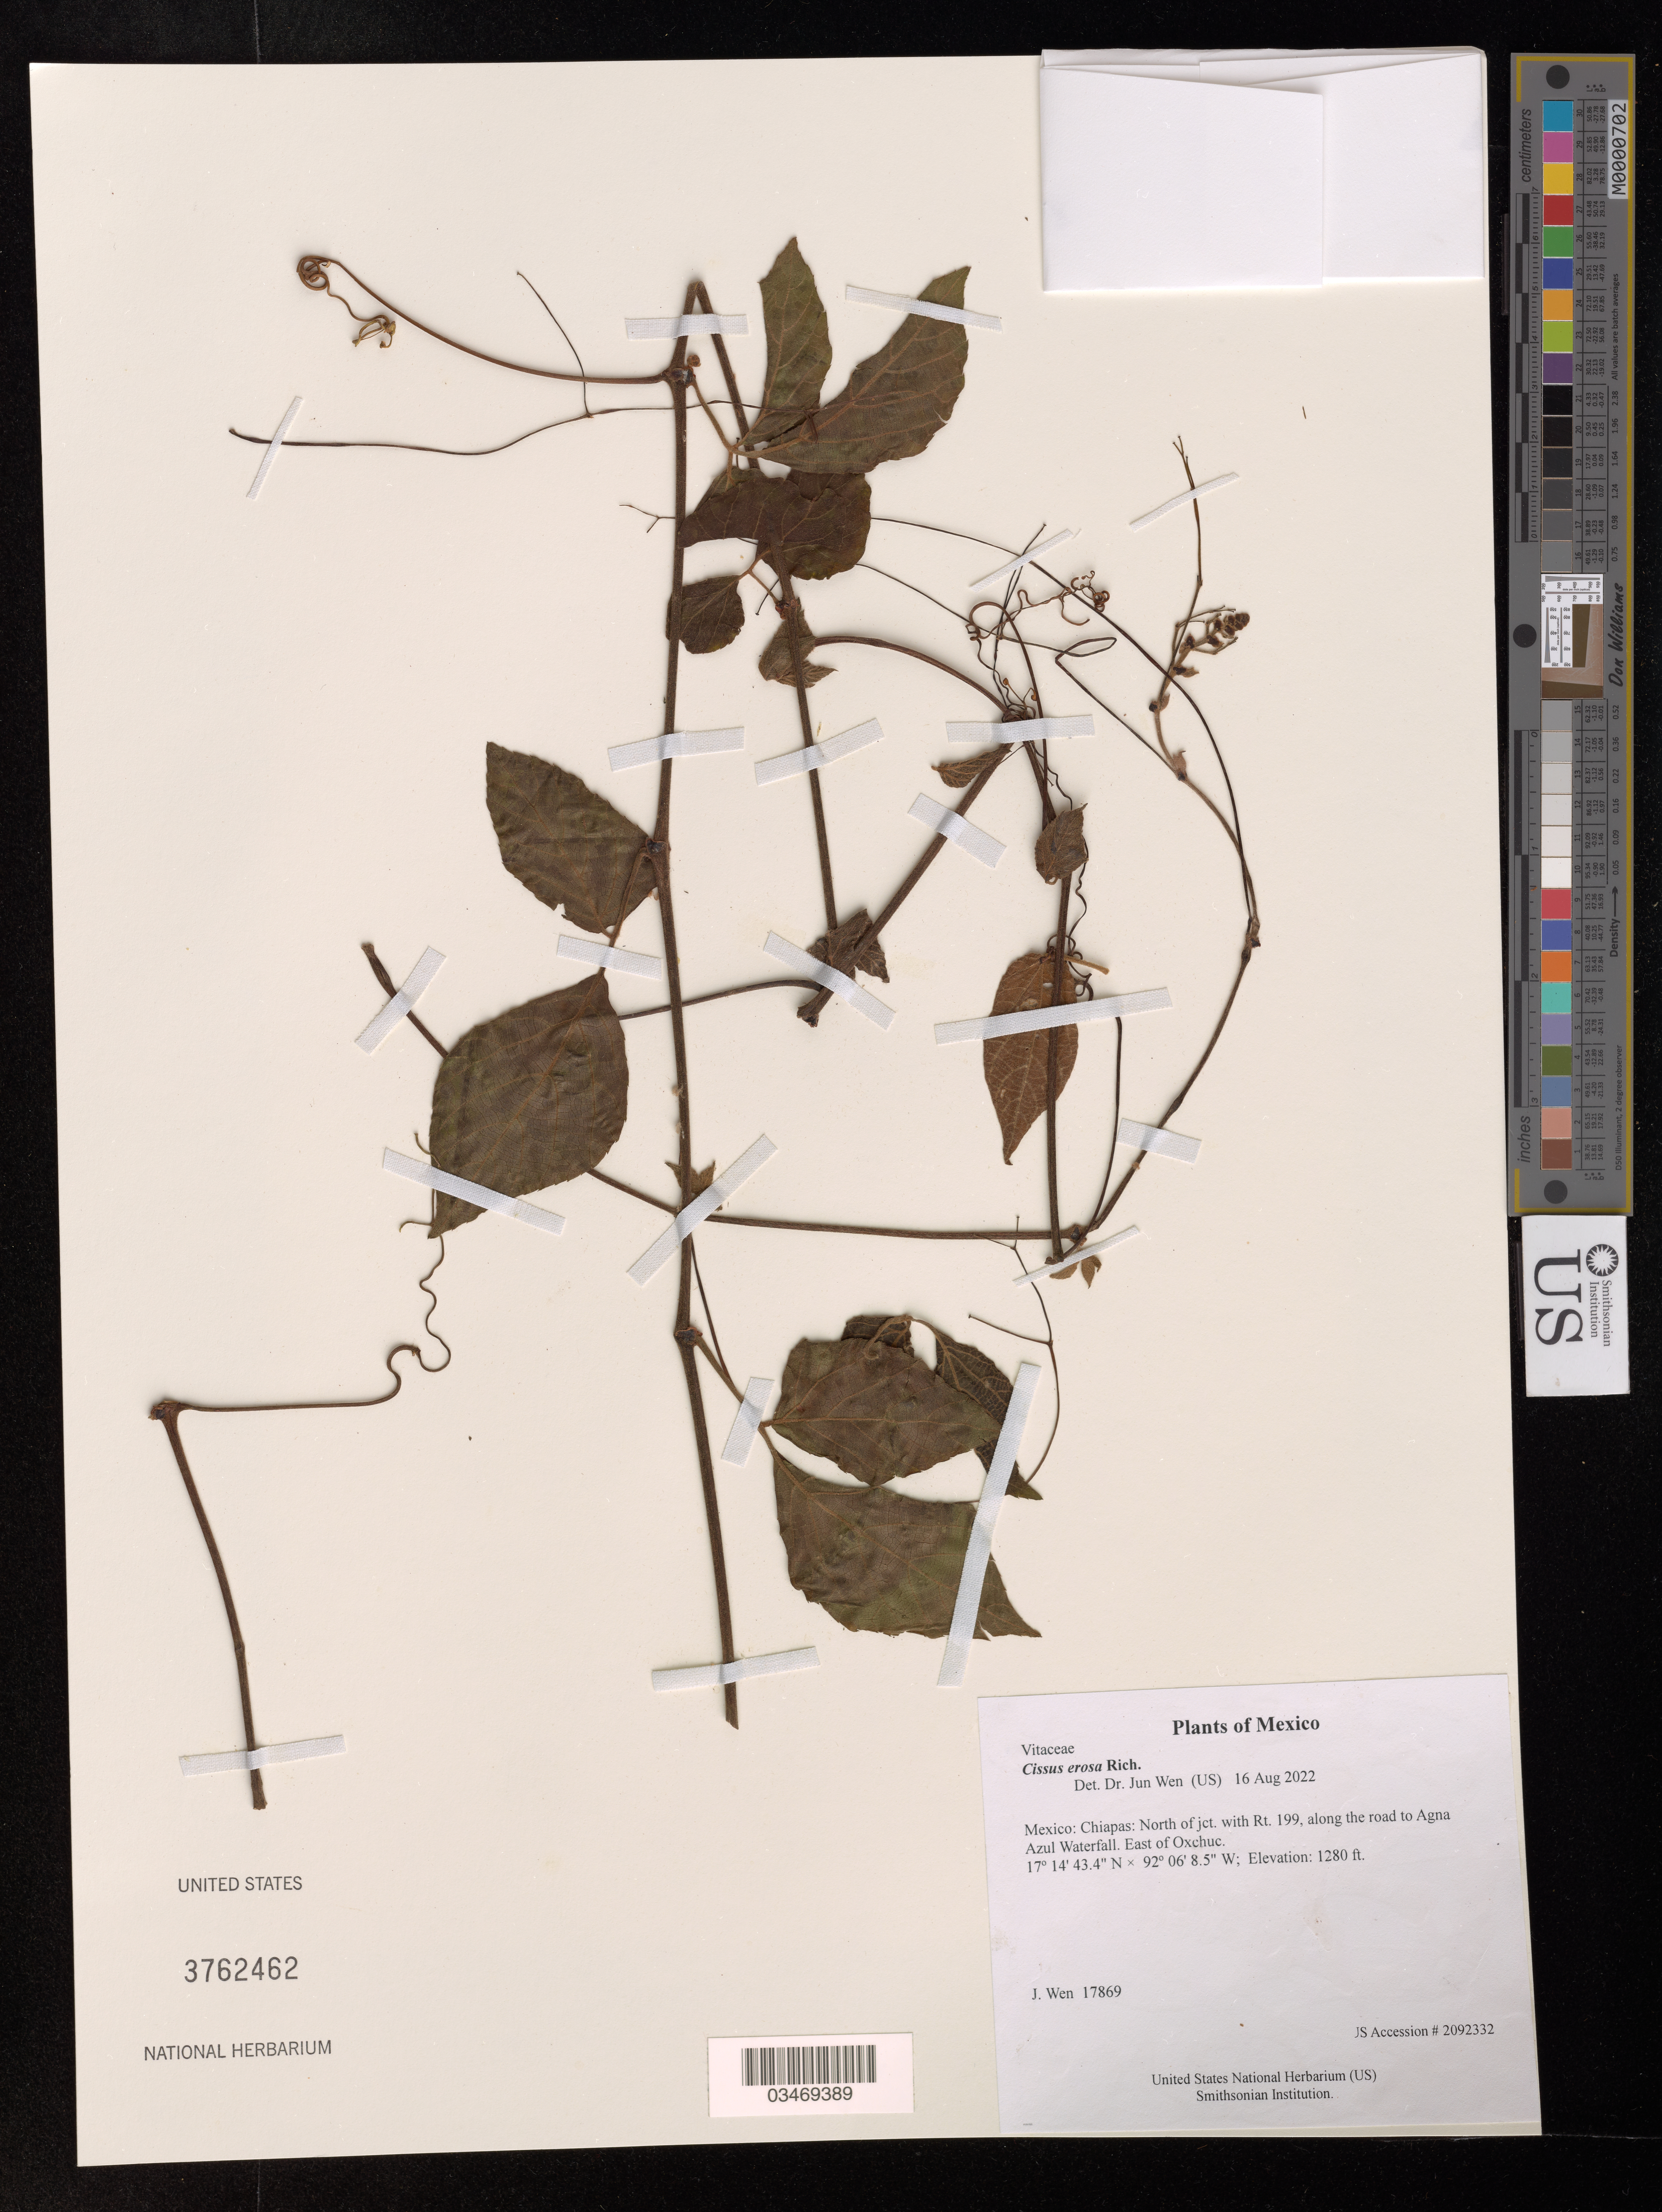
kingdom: Plantae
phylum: Tracheophyta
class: Magnoliopsida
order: Vitales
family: Vitaceae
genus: Cissus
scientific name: Cissus erosa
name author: Rich.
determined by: Wen, Jun, (BOT), Smithsonian Institution - National Museum of Natural History (UNITED STATES)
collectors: J. Wen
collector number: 17869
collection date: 2022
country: Mexico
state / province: Chiapas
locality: North of jct. with Rt. 199, along the road to Agna Azul Waterfall. East of Oxchuc.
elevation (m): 390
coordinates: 17 14.723 N, 92 06.142 W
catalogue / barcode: US 3762462